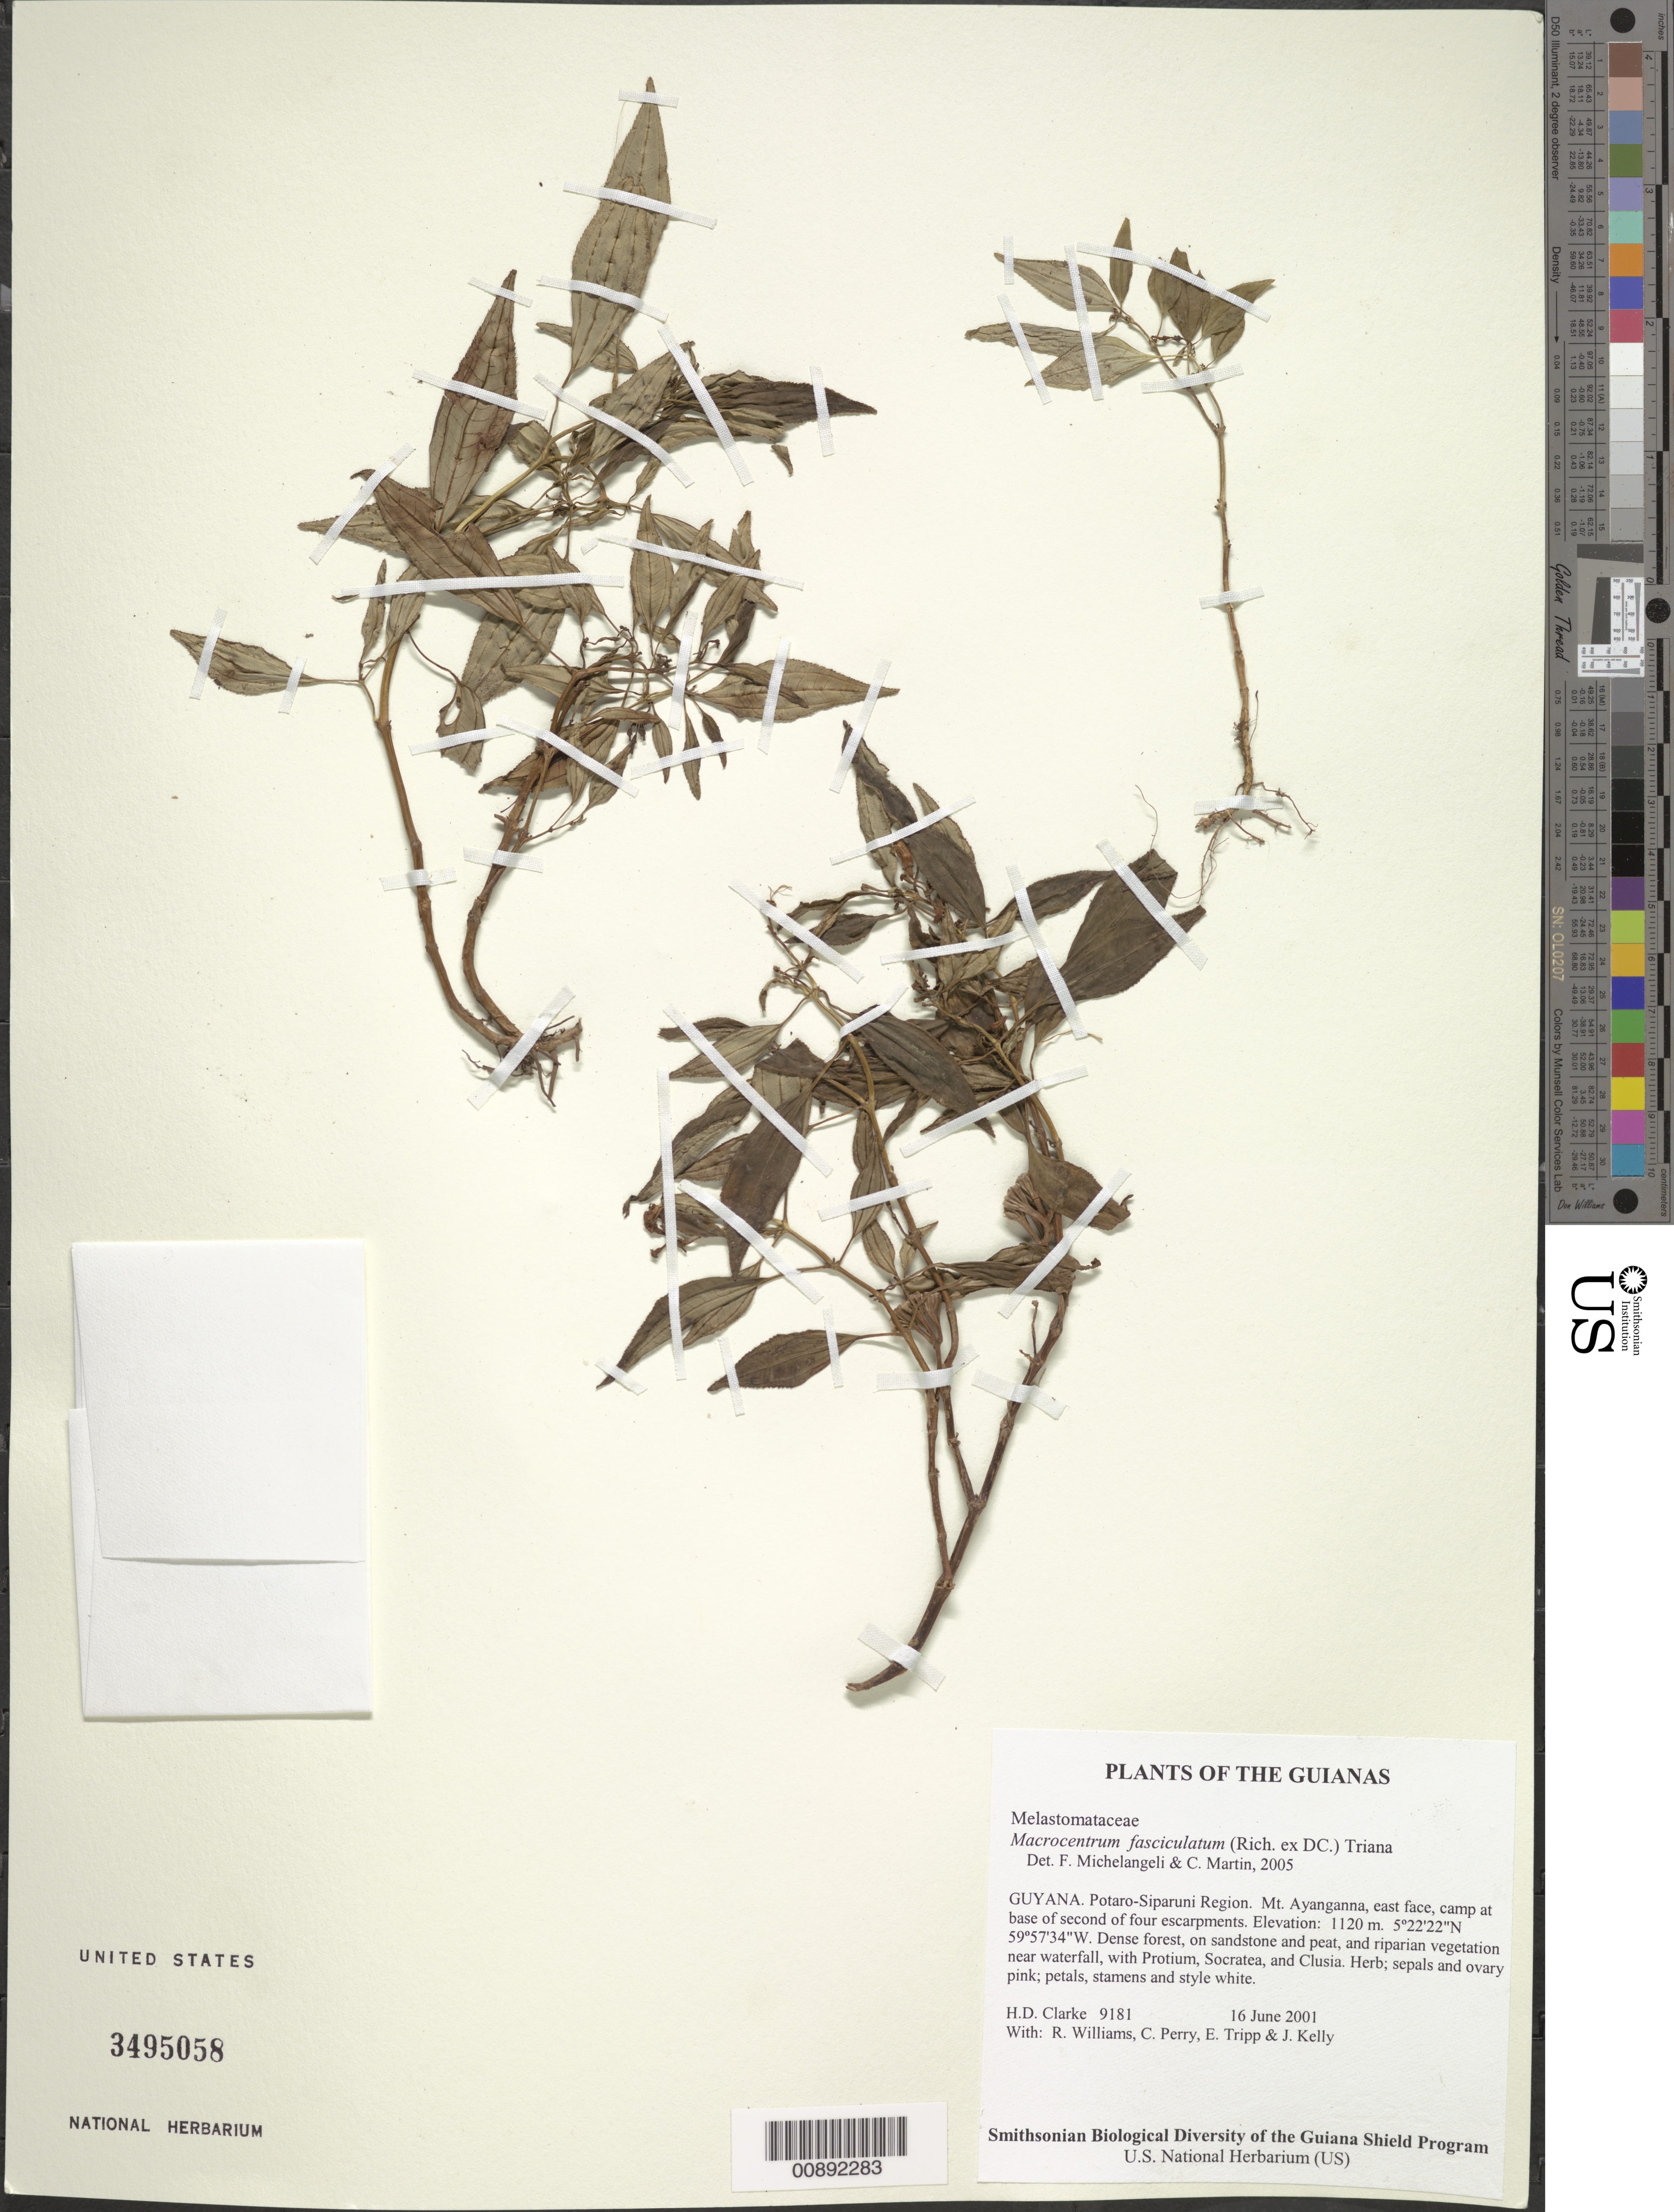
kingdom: Plantae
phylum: Tracheophyta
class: Magnoliopsida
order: Myrtales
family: Melastomataceae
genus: Macrocentrum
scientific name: Macrocentrum fasciculatum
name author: (Rich. ex DC.) Triana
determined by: Michelangeli, F. A.; Martin, C.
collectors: H. D. Clarke, R. Williams, C. Perry, E. Tripp & J. Kelly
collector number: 9181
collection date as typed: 16 June 2001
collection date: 2001-06-16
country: Guyana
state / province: Potaro-Siparuni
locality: Mt. Ayanganna, east face, camp at base of second of four escarpments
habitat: Dense forest, on sandstone and peat, and riparian vegetation near waterfall, with Protium, Socratea, and Clusia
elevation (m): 1120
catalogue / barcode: US 3495058